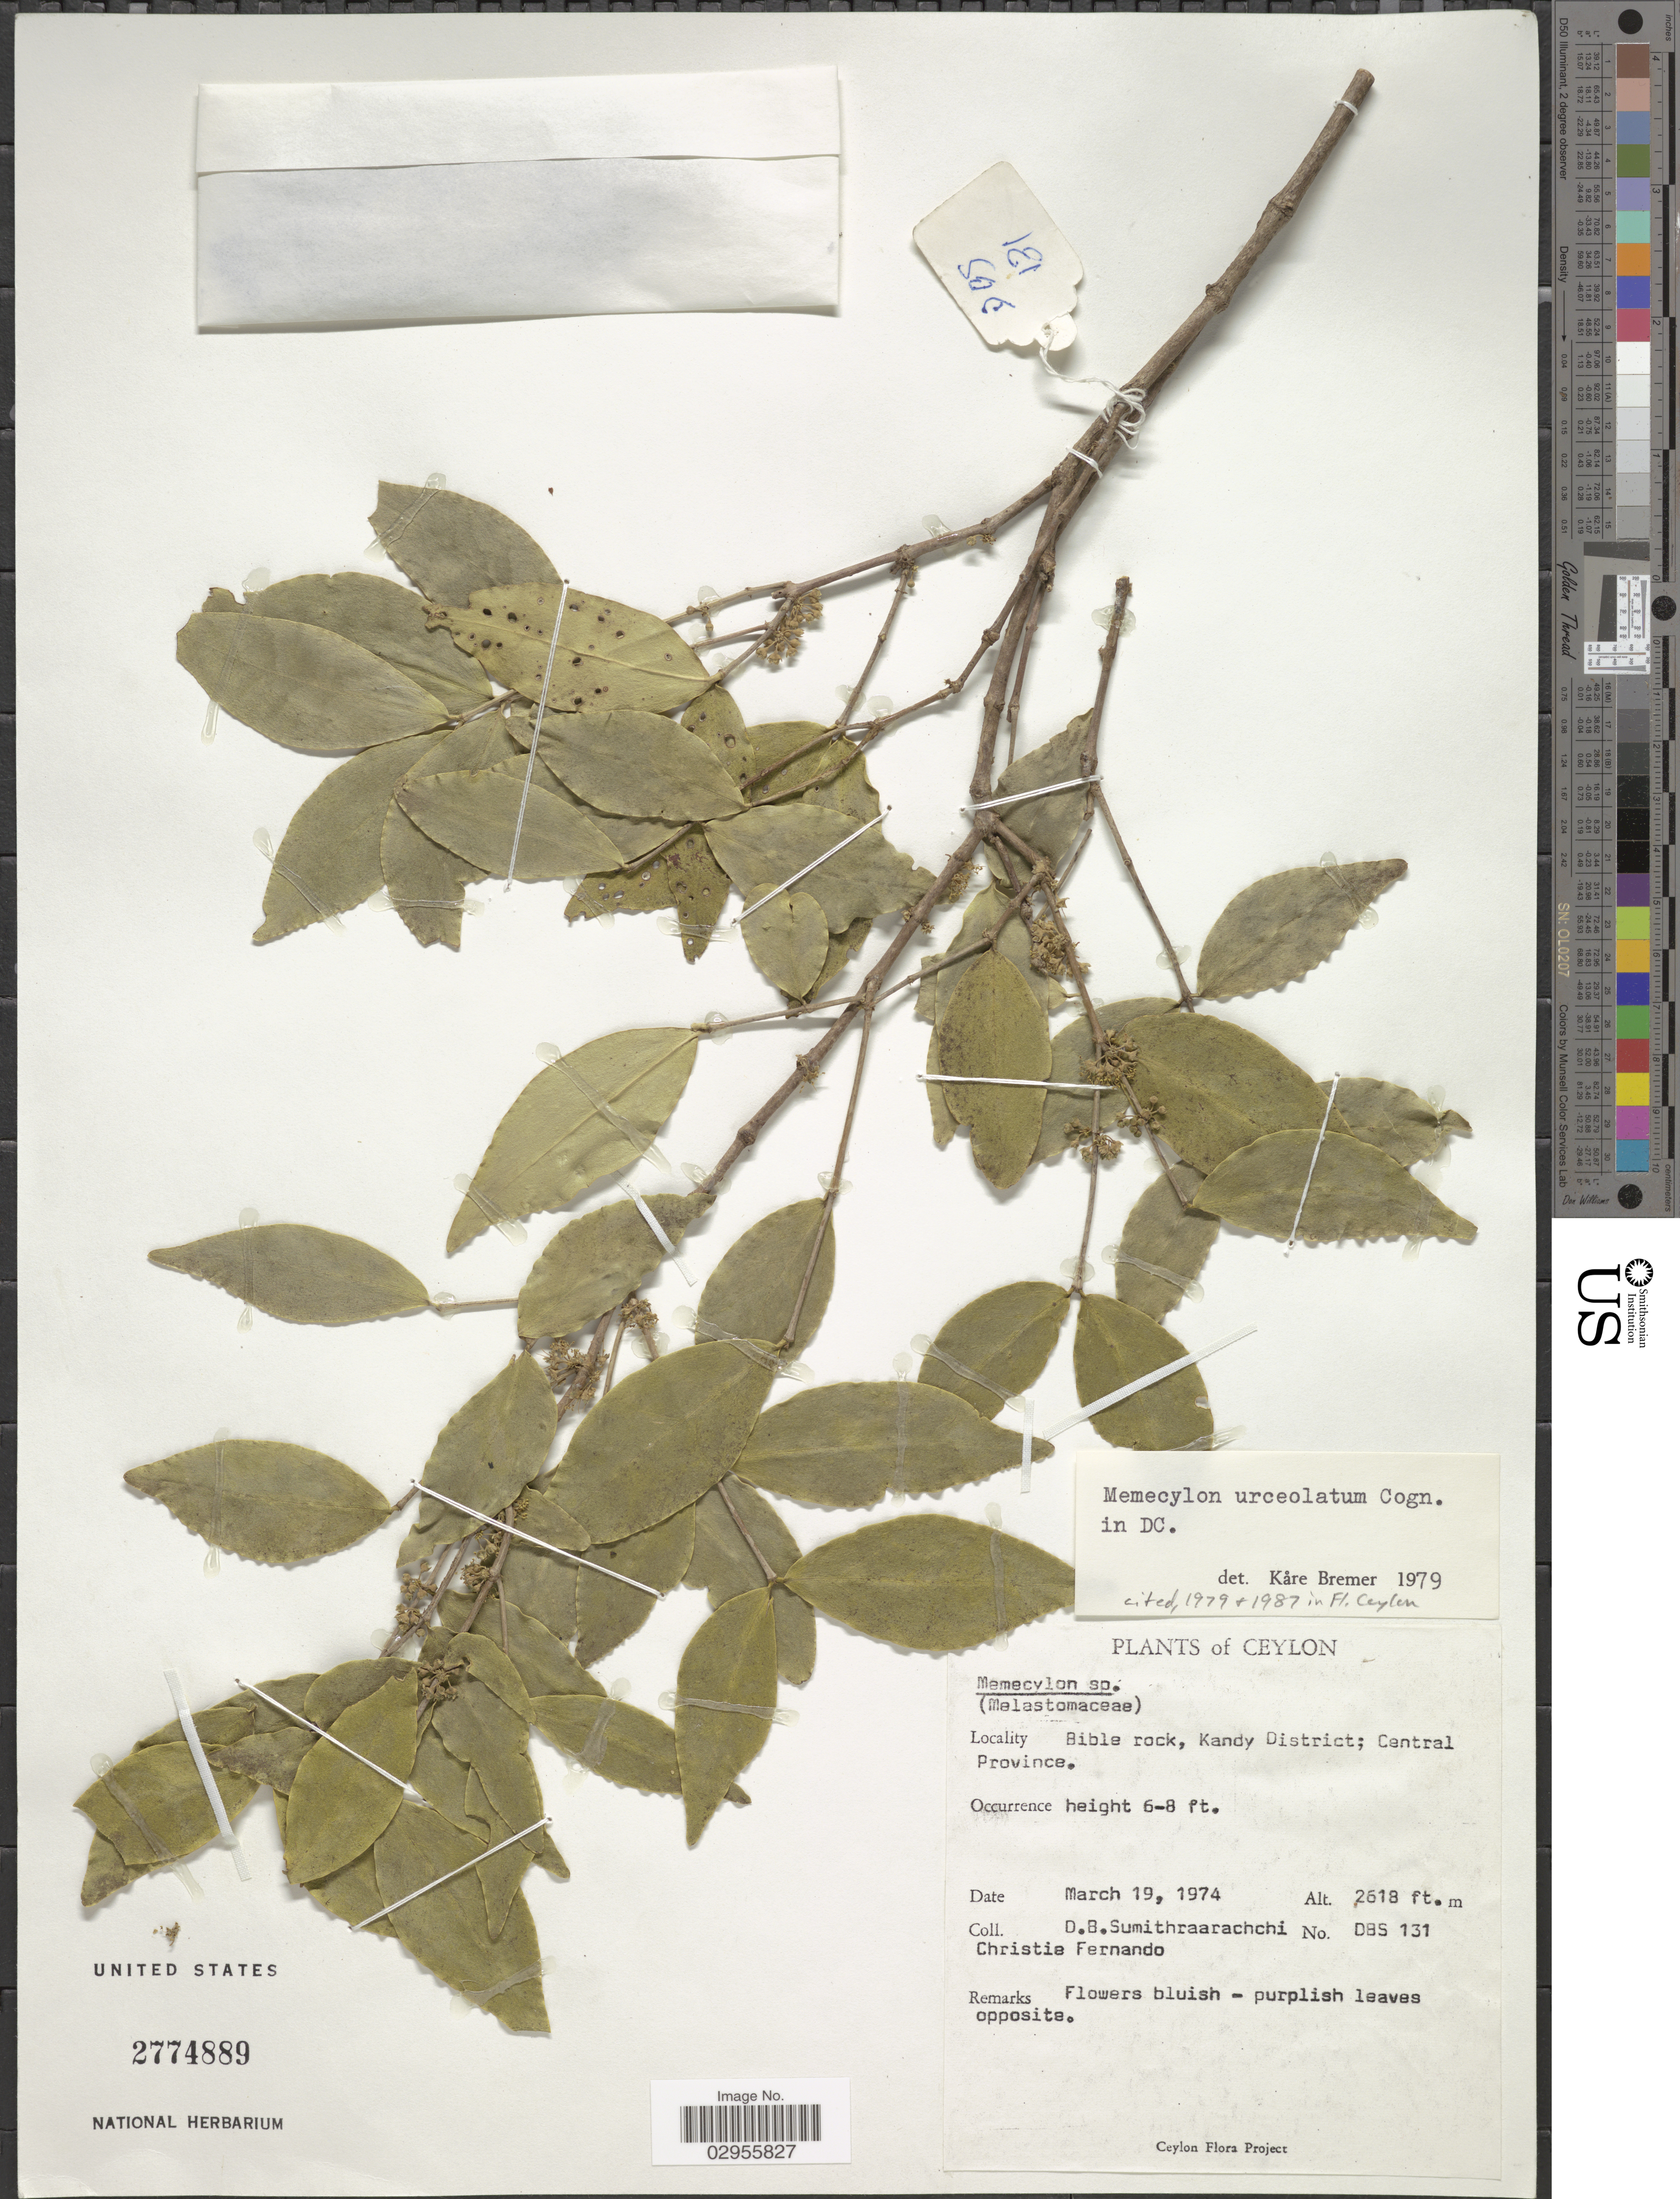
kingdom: Plantae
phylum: Tracheophyta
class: Magnoliopsida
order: Myrtales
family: Melastomataceae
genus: Memecylon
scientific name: Memecylon urceolatum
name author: Cogn.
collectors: D. B. Sumithraarachchi & C. Fernando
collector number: DBS131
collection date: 1974-03-19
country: Sri Lanka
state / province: Central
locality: Ceylon, Bible rock, Kandy District.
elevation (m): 798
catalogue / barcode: US 2774889